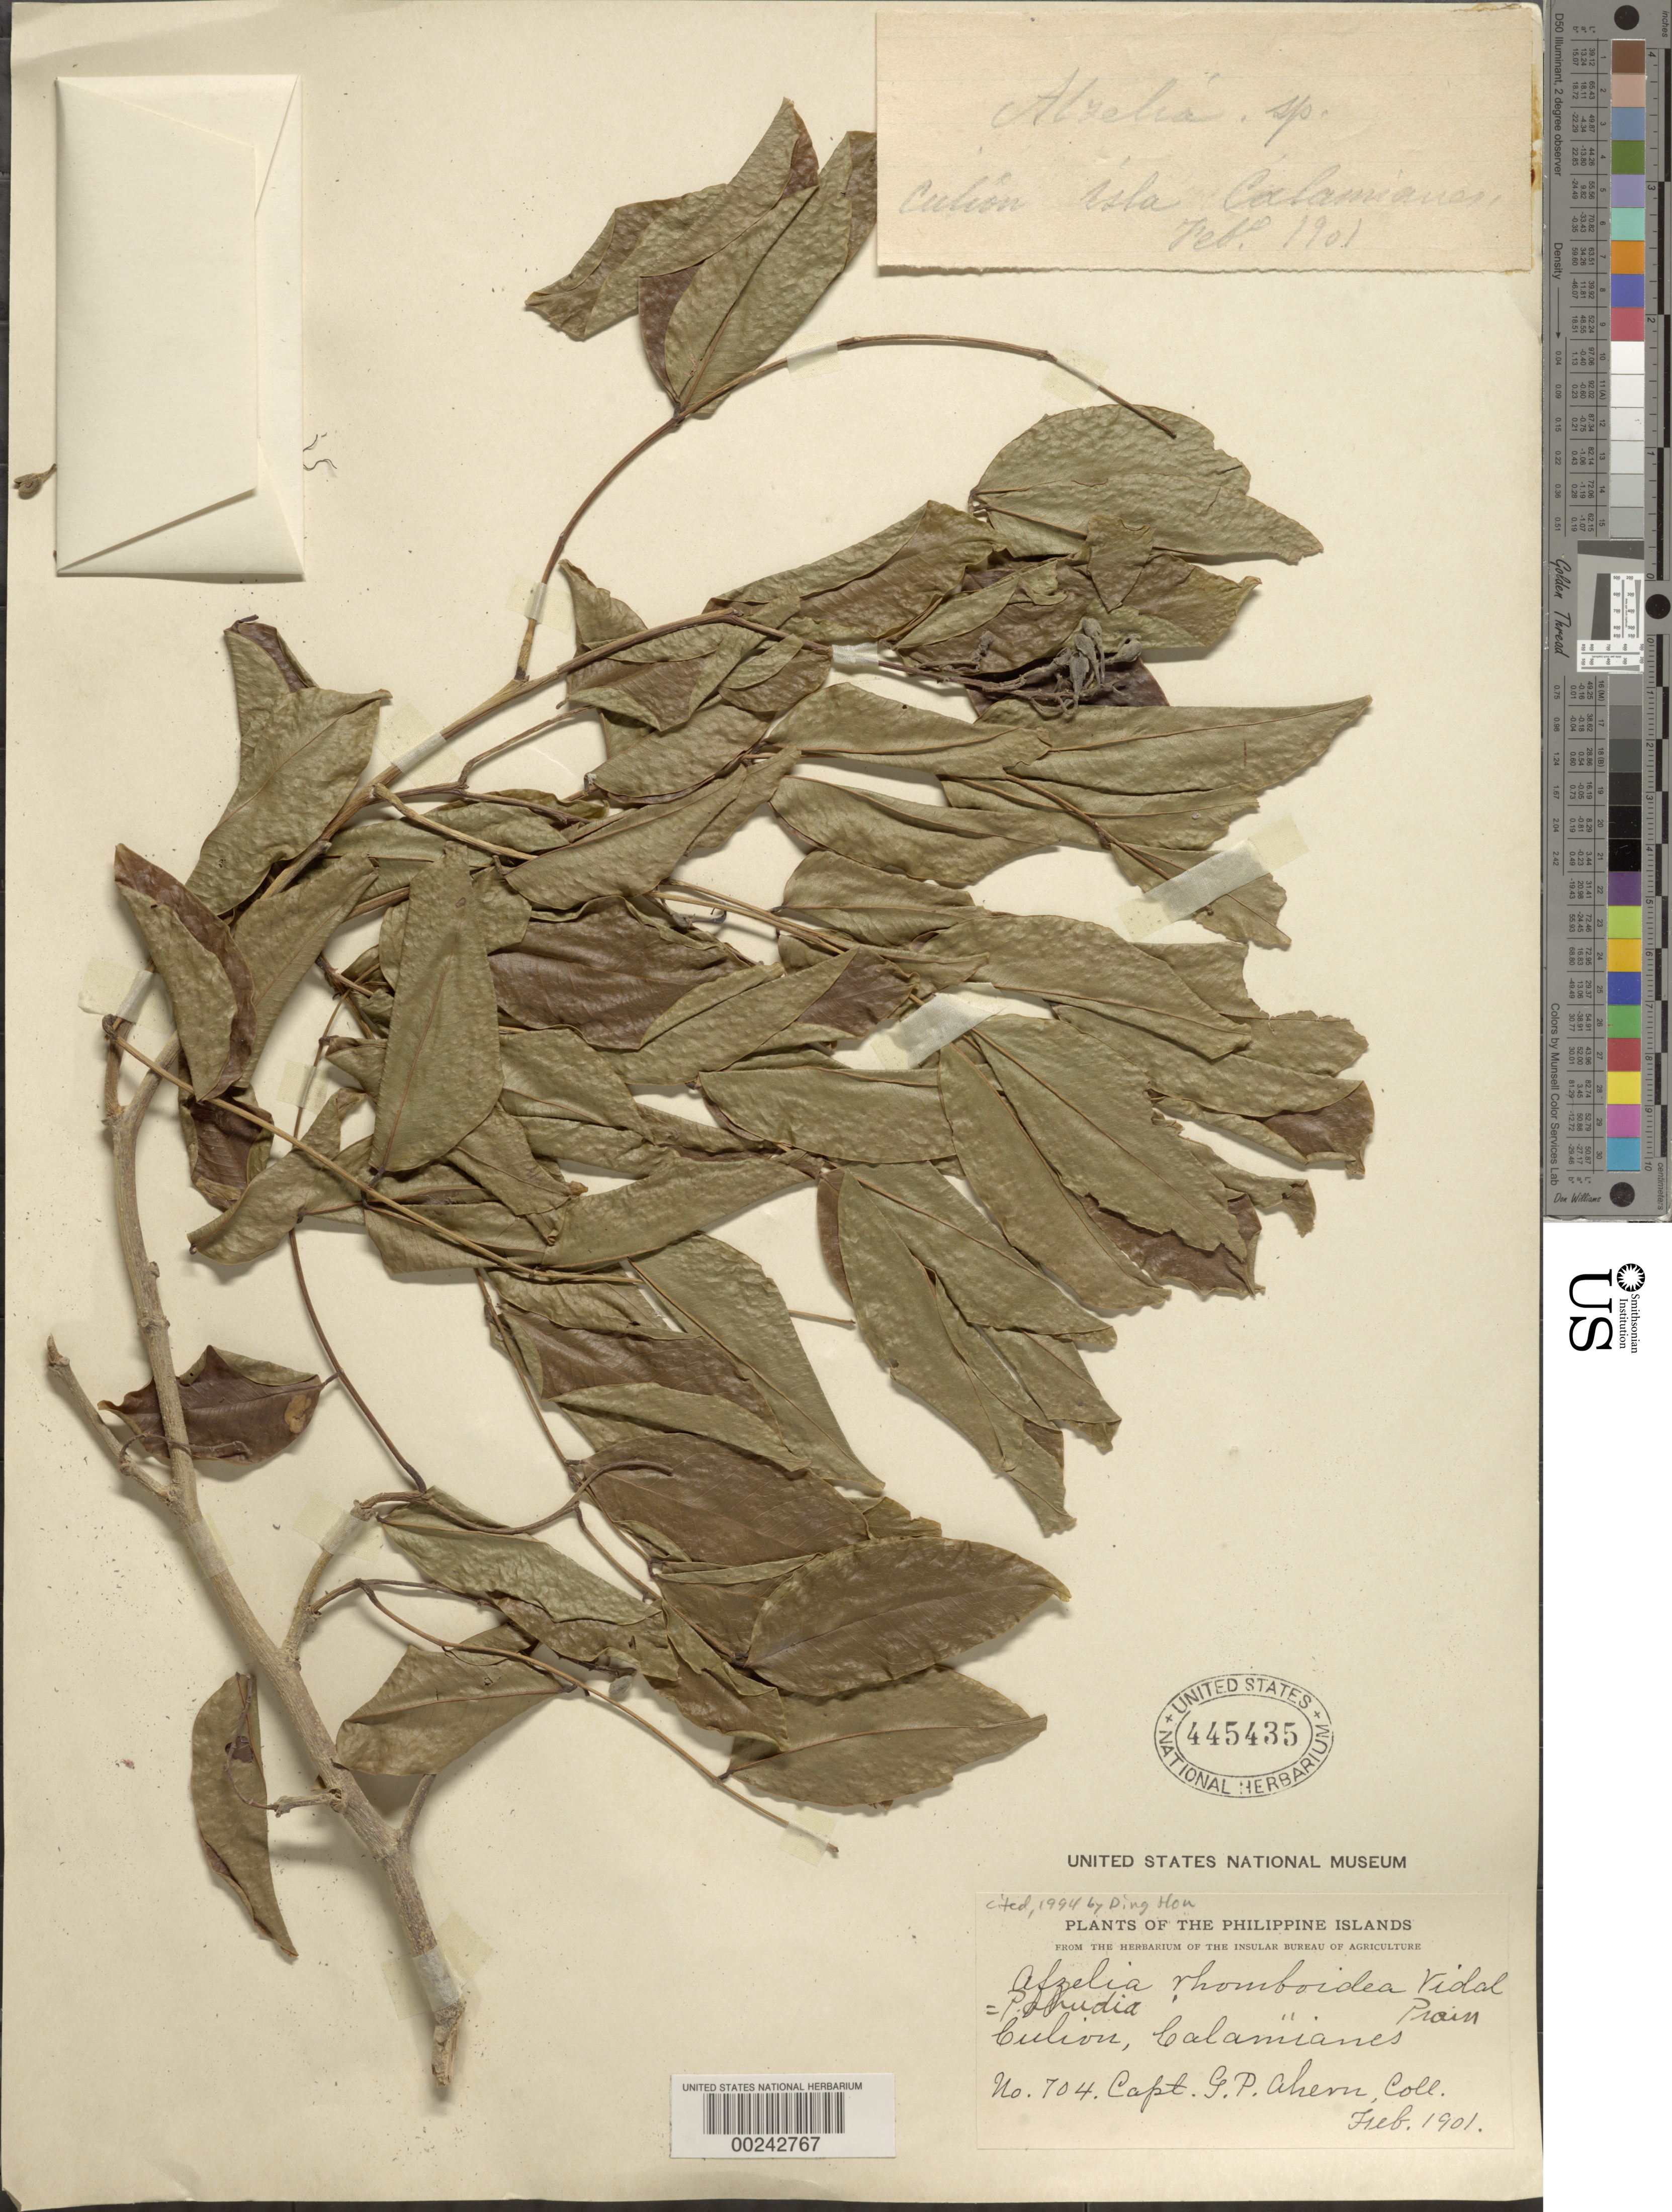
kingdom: Plantae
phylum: Tracheophyta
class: Magnoliopsida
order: Fabales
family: Fabaceae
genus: Afzelia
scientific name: Afzelia rhomboidea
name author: (Blanco) S. Vidal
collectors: G. Ahern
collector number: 704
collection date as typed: Feb 1901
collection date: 1901-02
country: Philippines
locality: Culion, calamianes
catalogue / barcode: US 445435